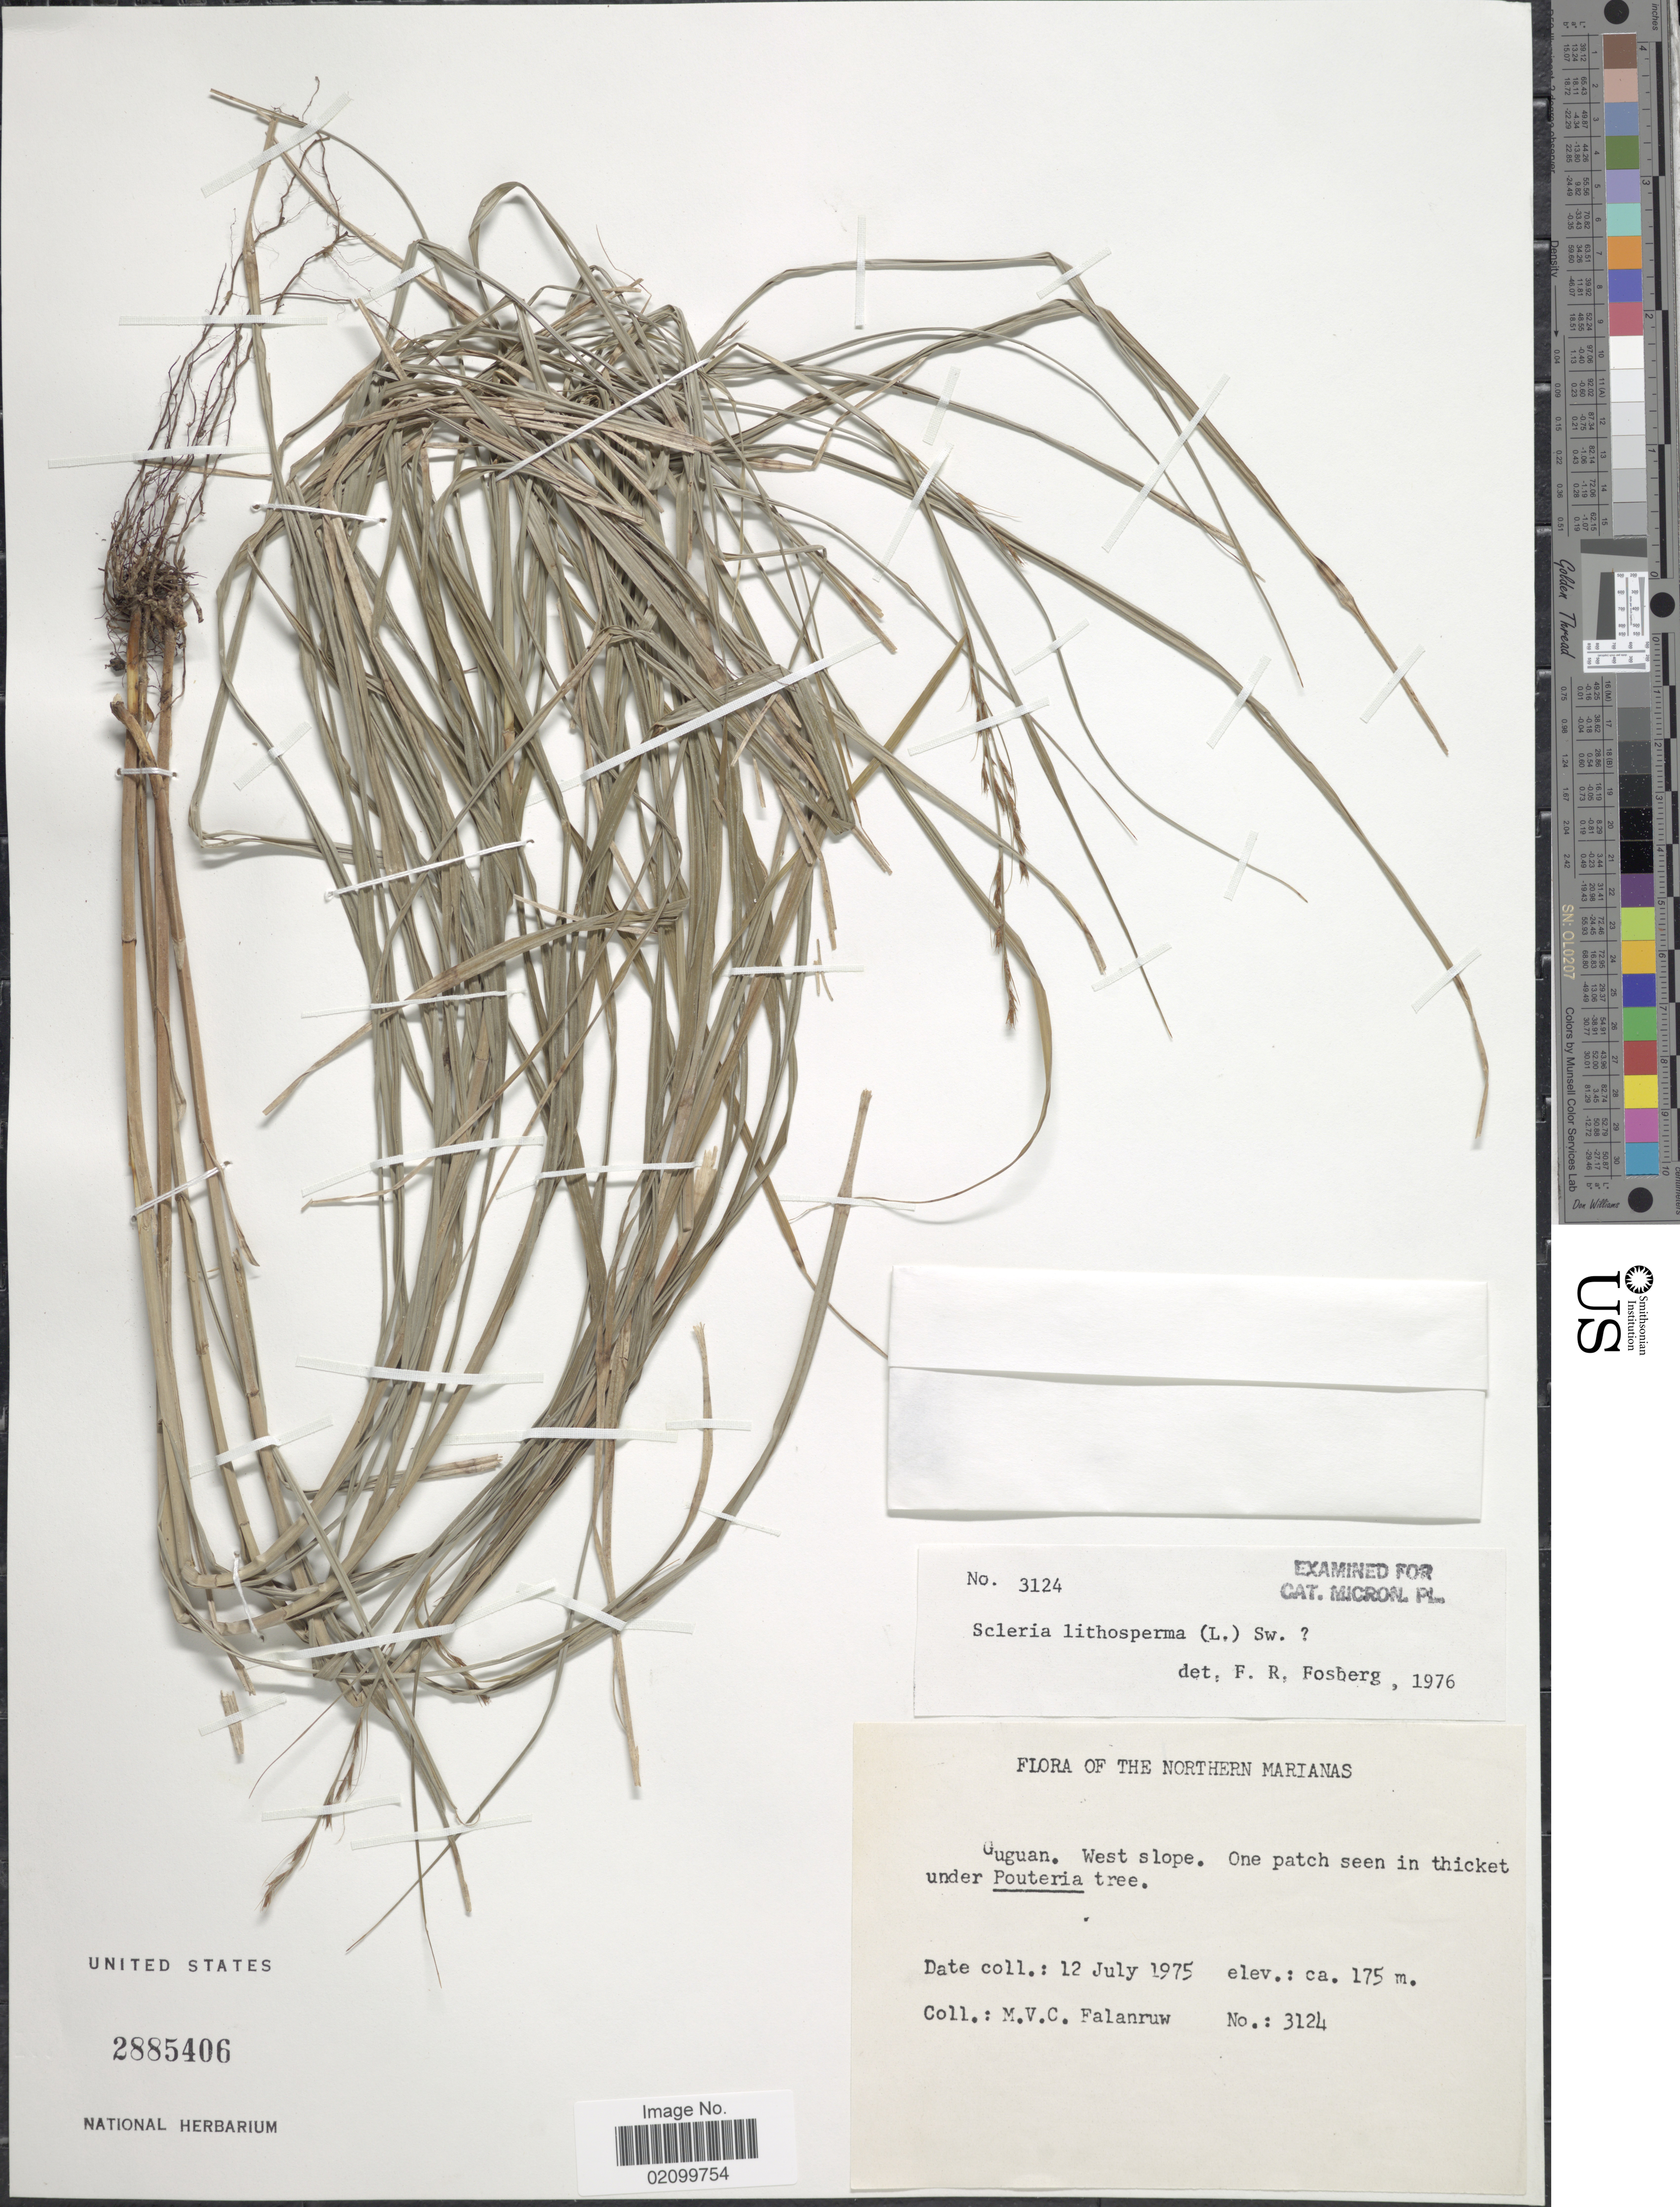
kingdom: Plantae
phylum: Tracheophyta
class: Liliopsida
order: Poales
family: Cyperaceae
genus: Scleria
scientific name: Scleria lithosperma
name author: (L.) Sw.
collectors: M. V. Falanruw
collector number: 3124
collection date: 1975-07-12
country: Northern Mariana Islands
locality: Guguan. West slope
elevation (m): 175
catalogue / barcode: US 2885406